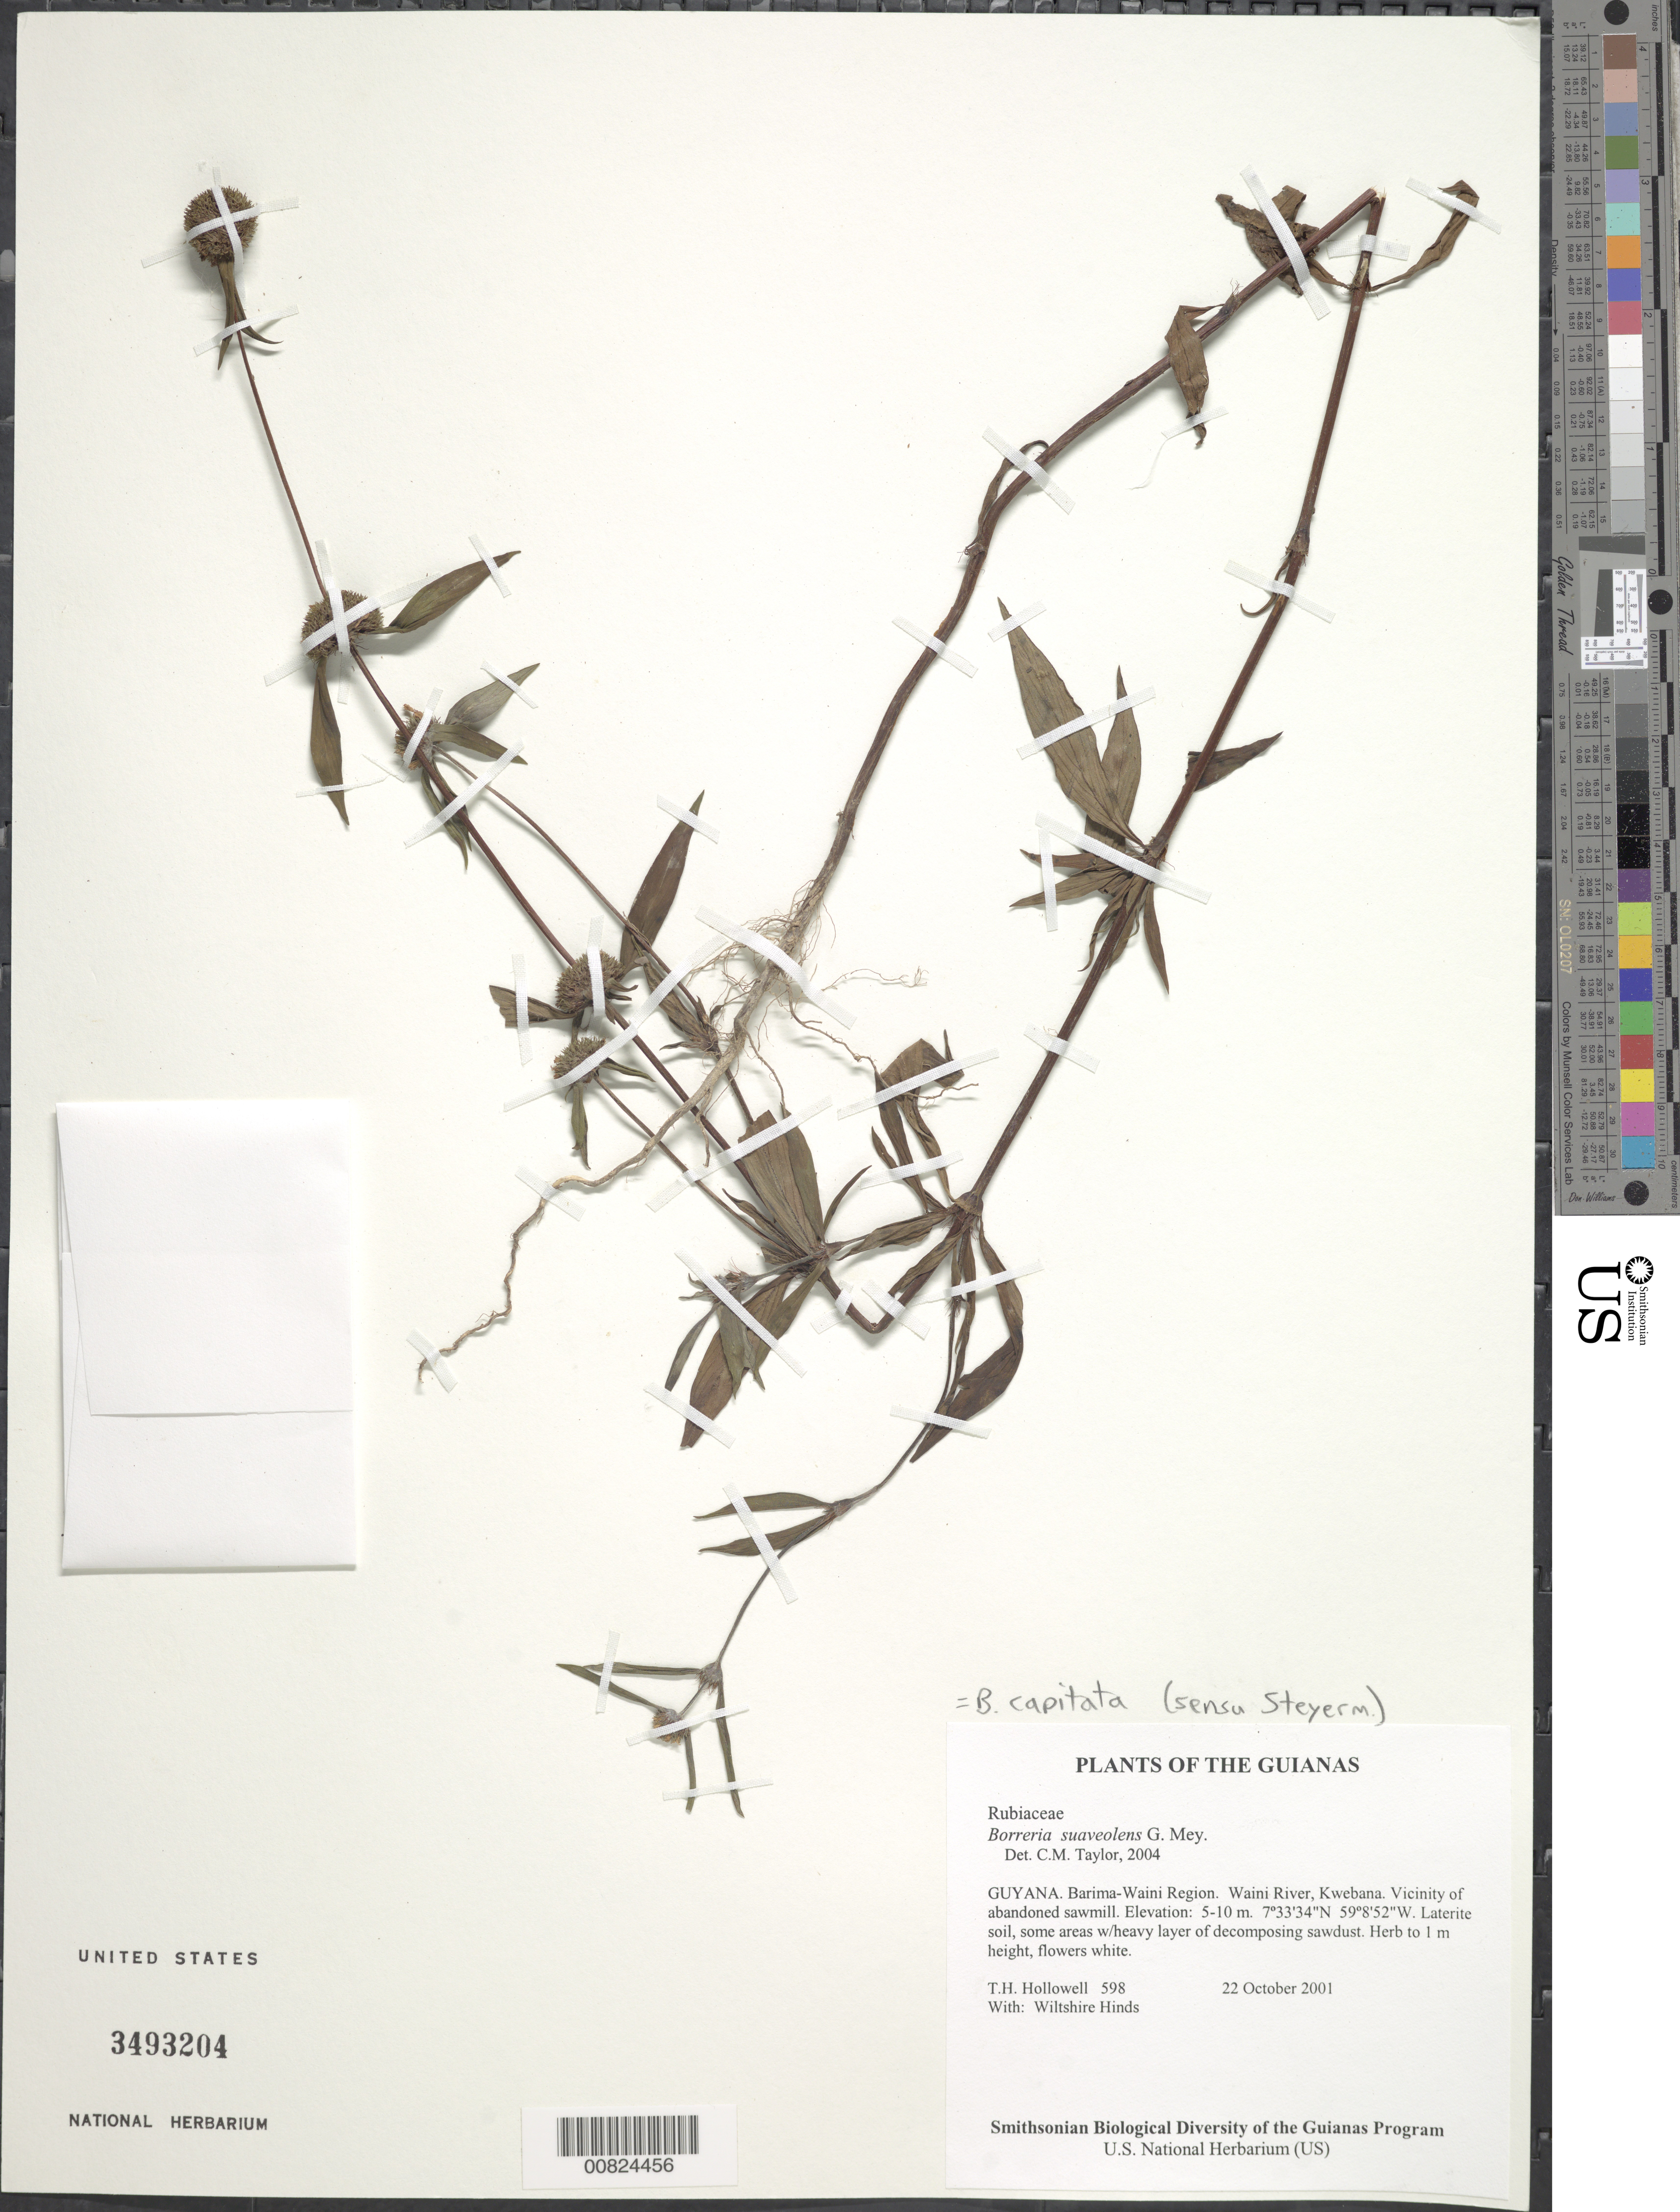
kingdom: Plantae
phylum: Tracheophyta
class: Magnoliopsida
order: Gentianales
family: Rubiaceae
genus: Borreria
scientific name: Borreria suaveolens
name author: G. Mey.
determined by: Taylor, Charlotte M.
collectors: T. Hollowell & W. Hinds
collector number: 598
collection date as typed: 22 October 2001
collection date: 2001-10-22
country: Guyana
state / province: Barima-Waini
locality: Waini River, Kwebana. Vicinity of abandoned sawmill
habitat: Laterite soil, some areas w/heavy layer of decomposing sawdust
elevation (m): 5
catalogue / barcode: US 3493204